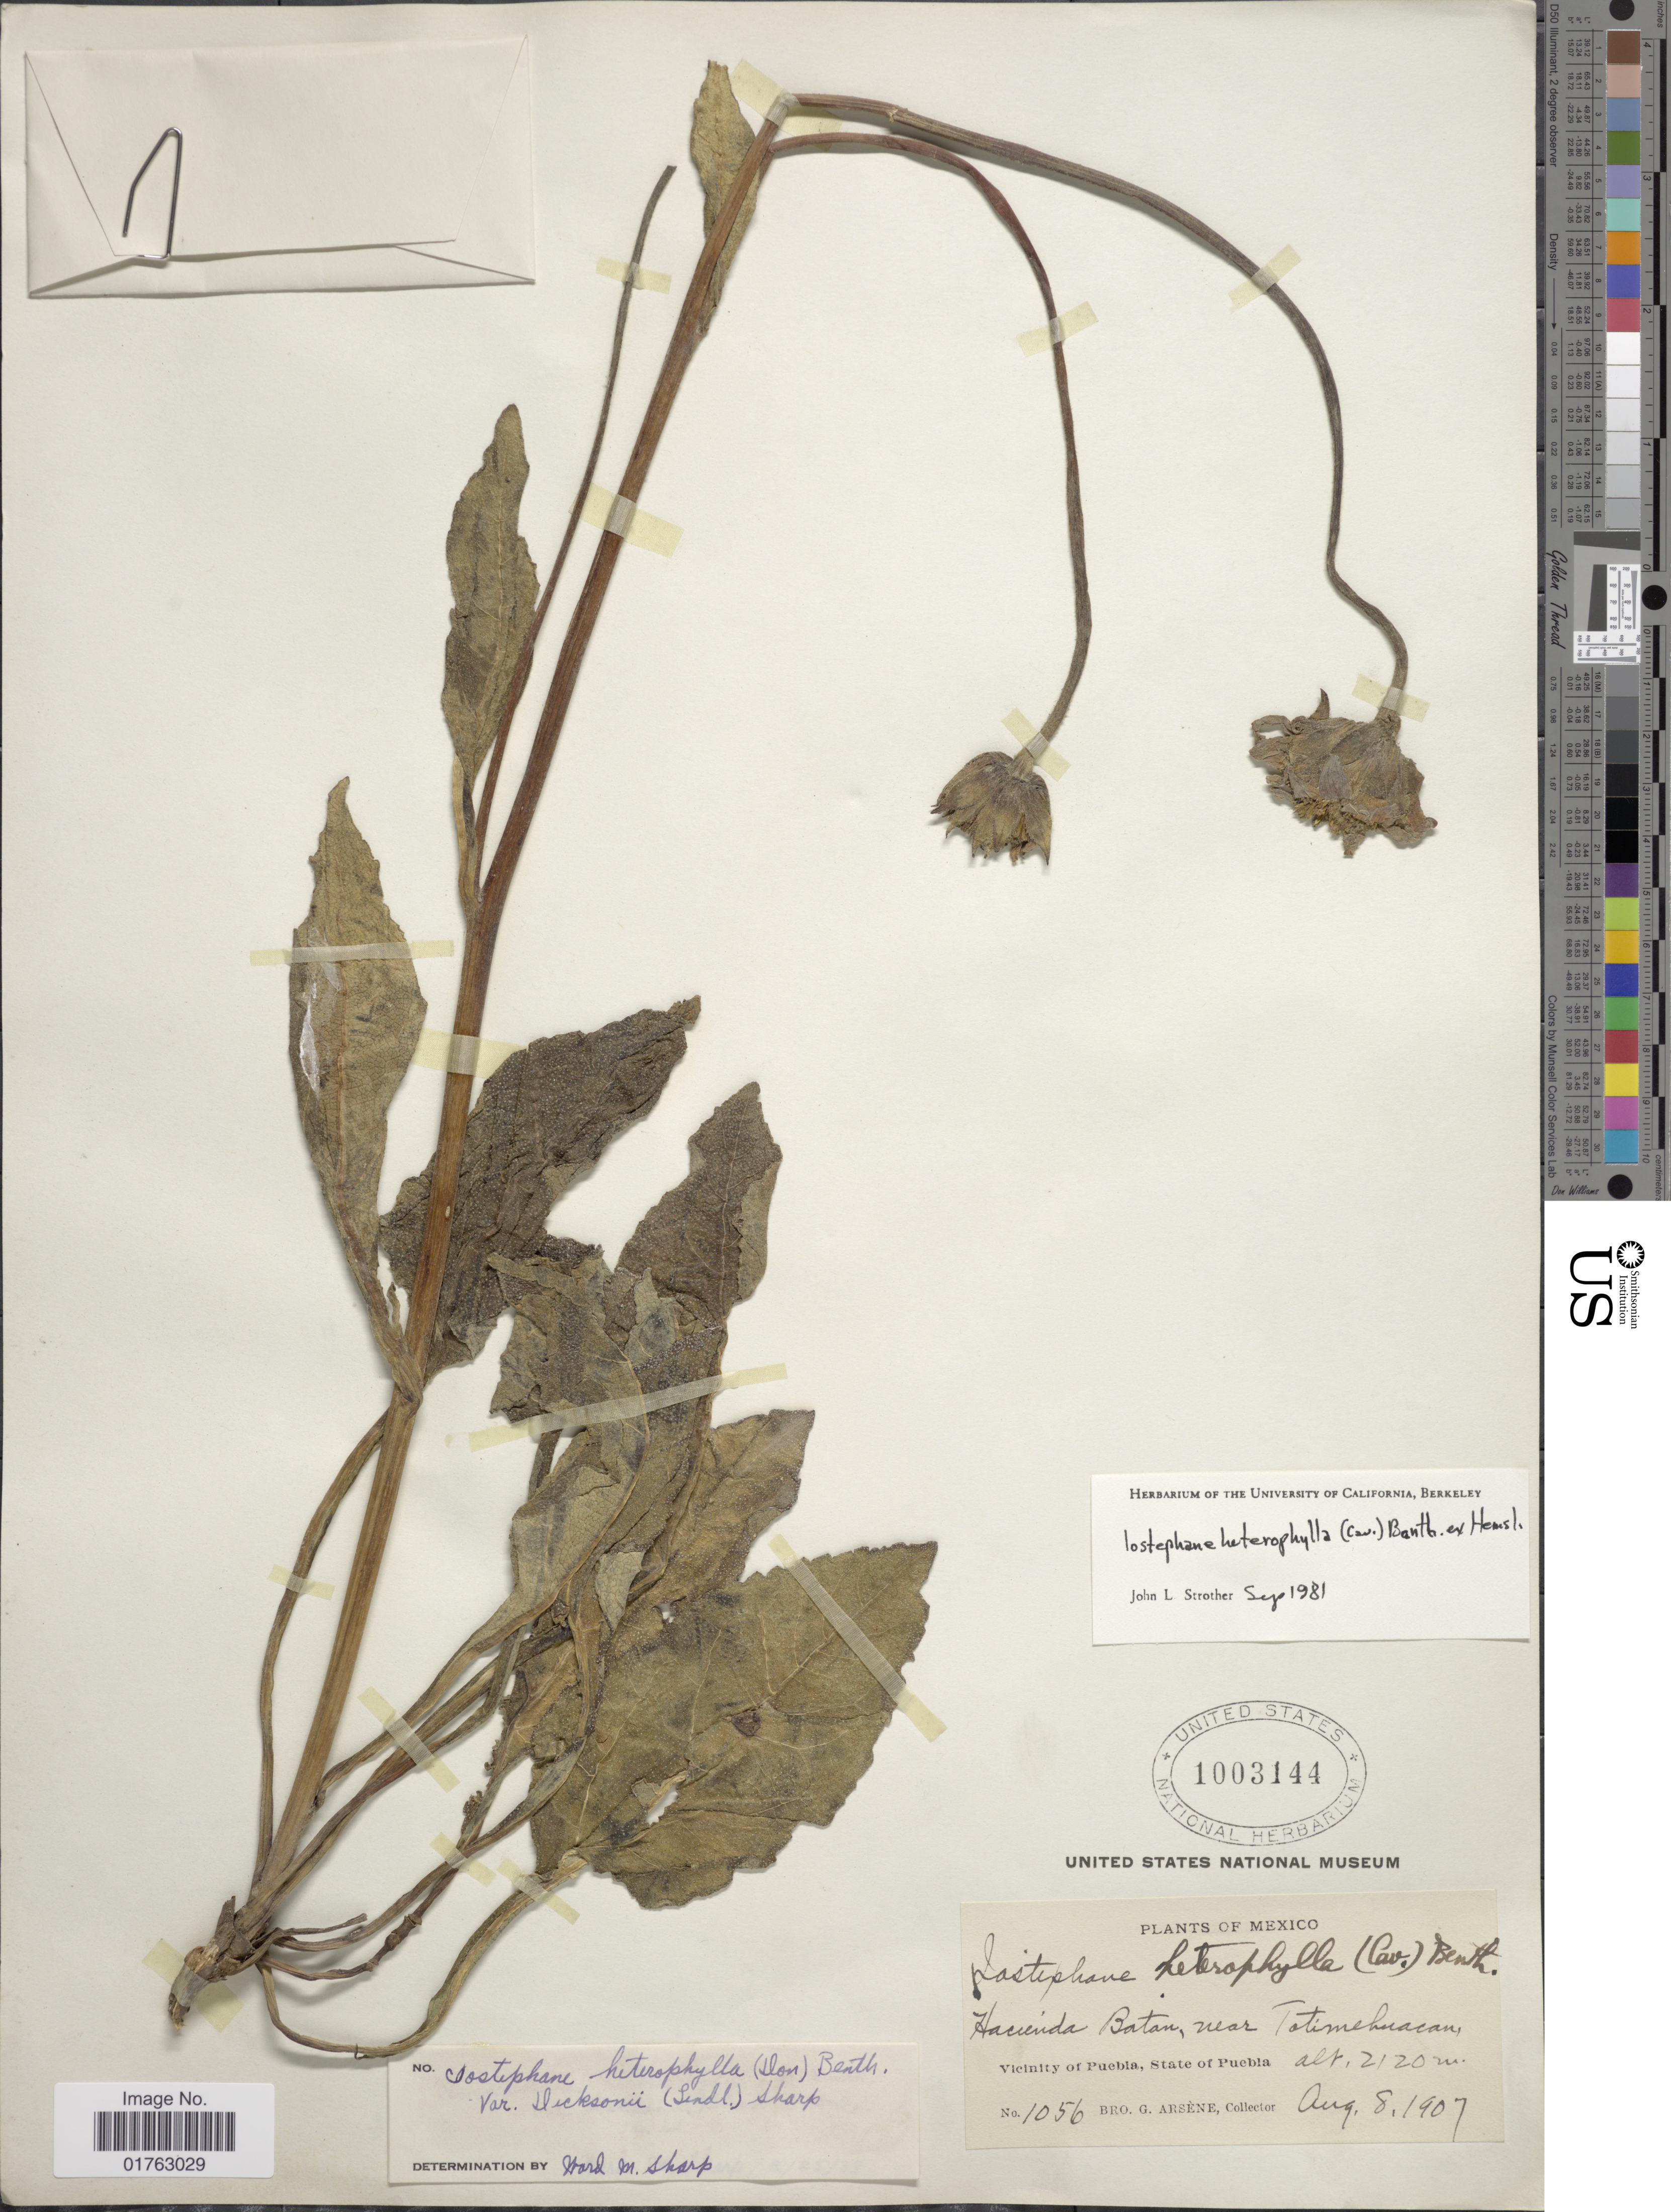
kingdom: Plantae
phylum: Tracheophyta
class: Magnoliopsida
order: Asterales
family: Asteraceae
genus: Iostephane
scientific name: Iostephane heterophylla var. dickonsii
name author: W.M. Sharp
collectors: Bro. G. Arsène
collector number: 1056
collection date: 1907-08-08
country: Mexico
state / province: Puebla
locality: Hacienda Batan, near Tatimehuacan, Vicinity of Puebla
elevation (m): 2120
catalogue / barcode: US 1003144